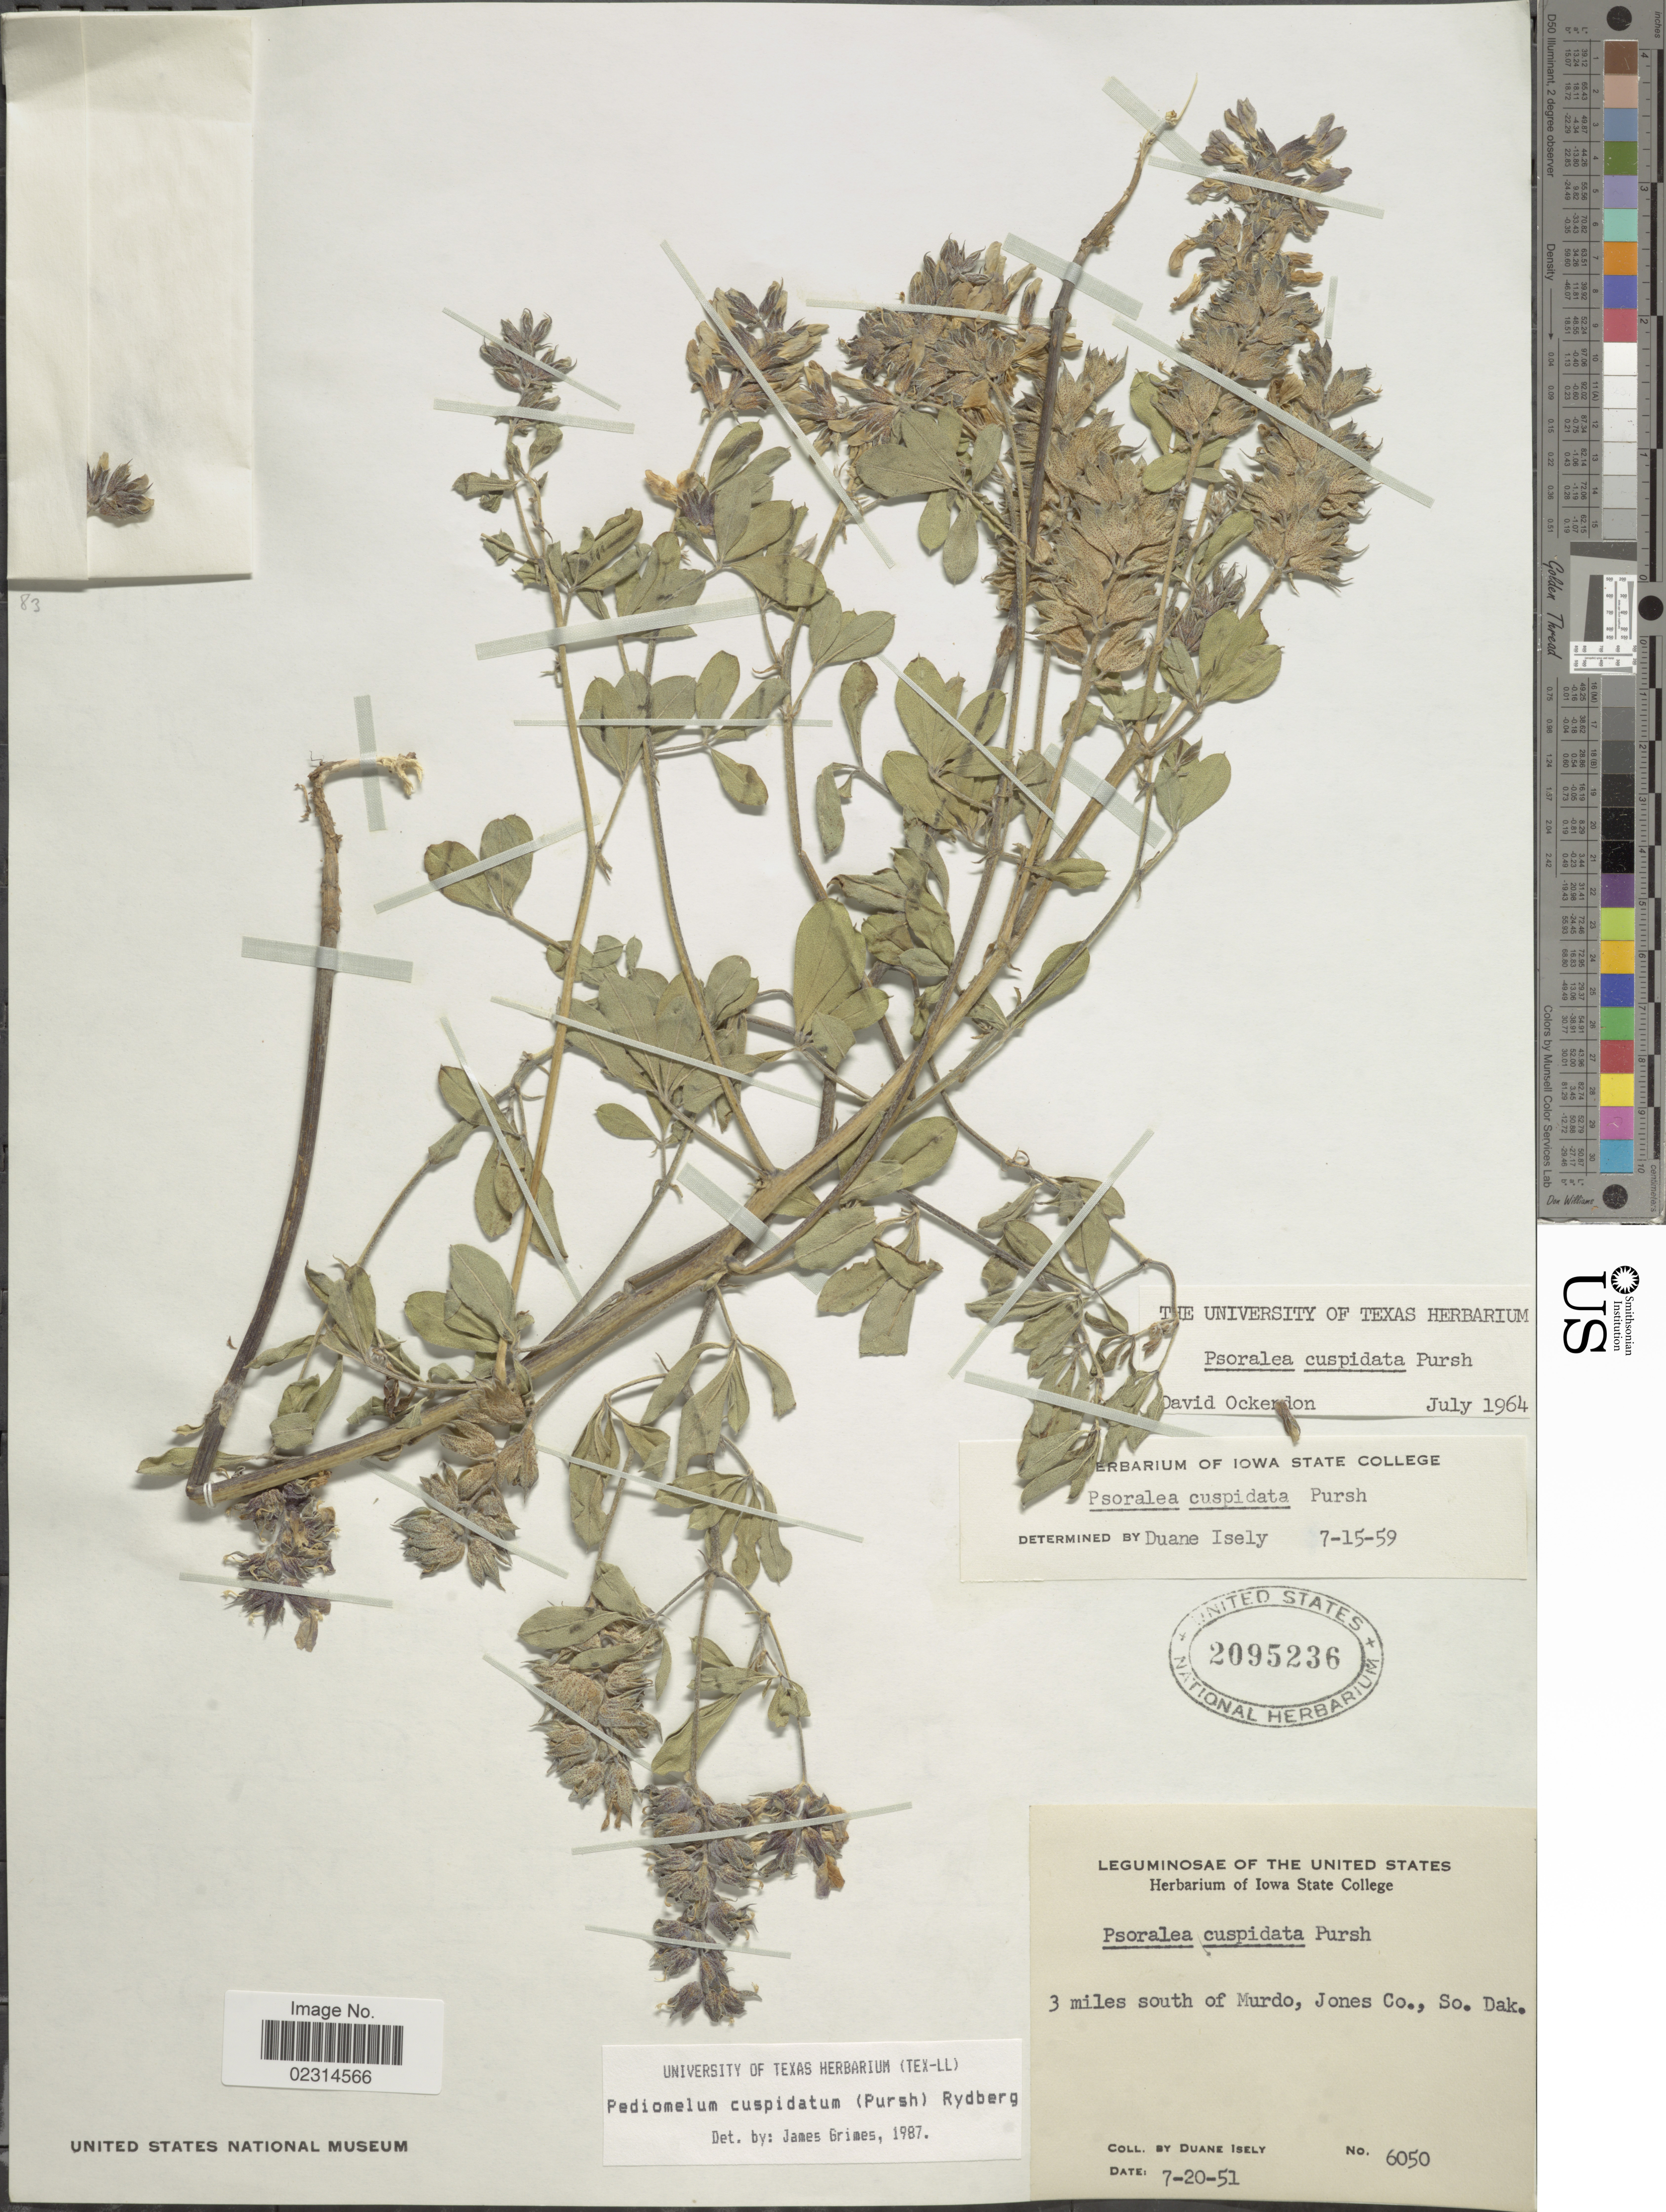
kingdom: Plantae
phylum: Tracheophyta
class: Magnoliopsida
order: Fabales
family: Fabaceae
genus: Pediomelum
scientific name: Pediomelum cuspidatum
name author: (Pursh) Rydb.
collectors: D. Isely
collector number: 6050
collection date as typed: Transcribed d/m/y: 20/7/51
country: United States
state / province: South Dakota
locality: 3 miles south of Murdo, Jones Co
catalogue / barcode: US 2095236